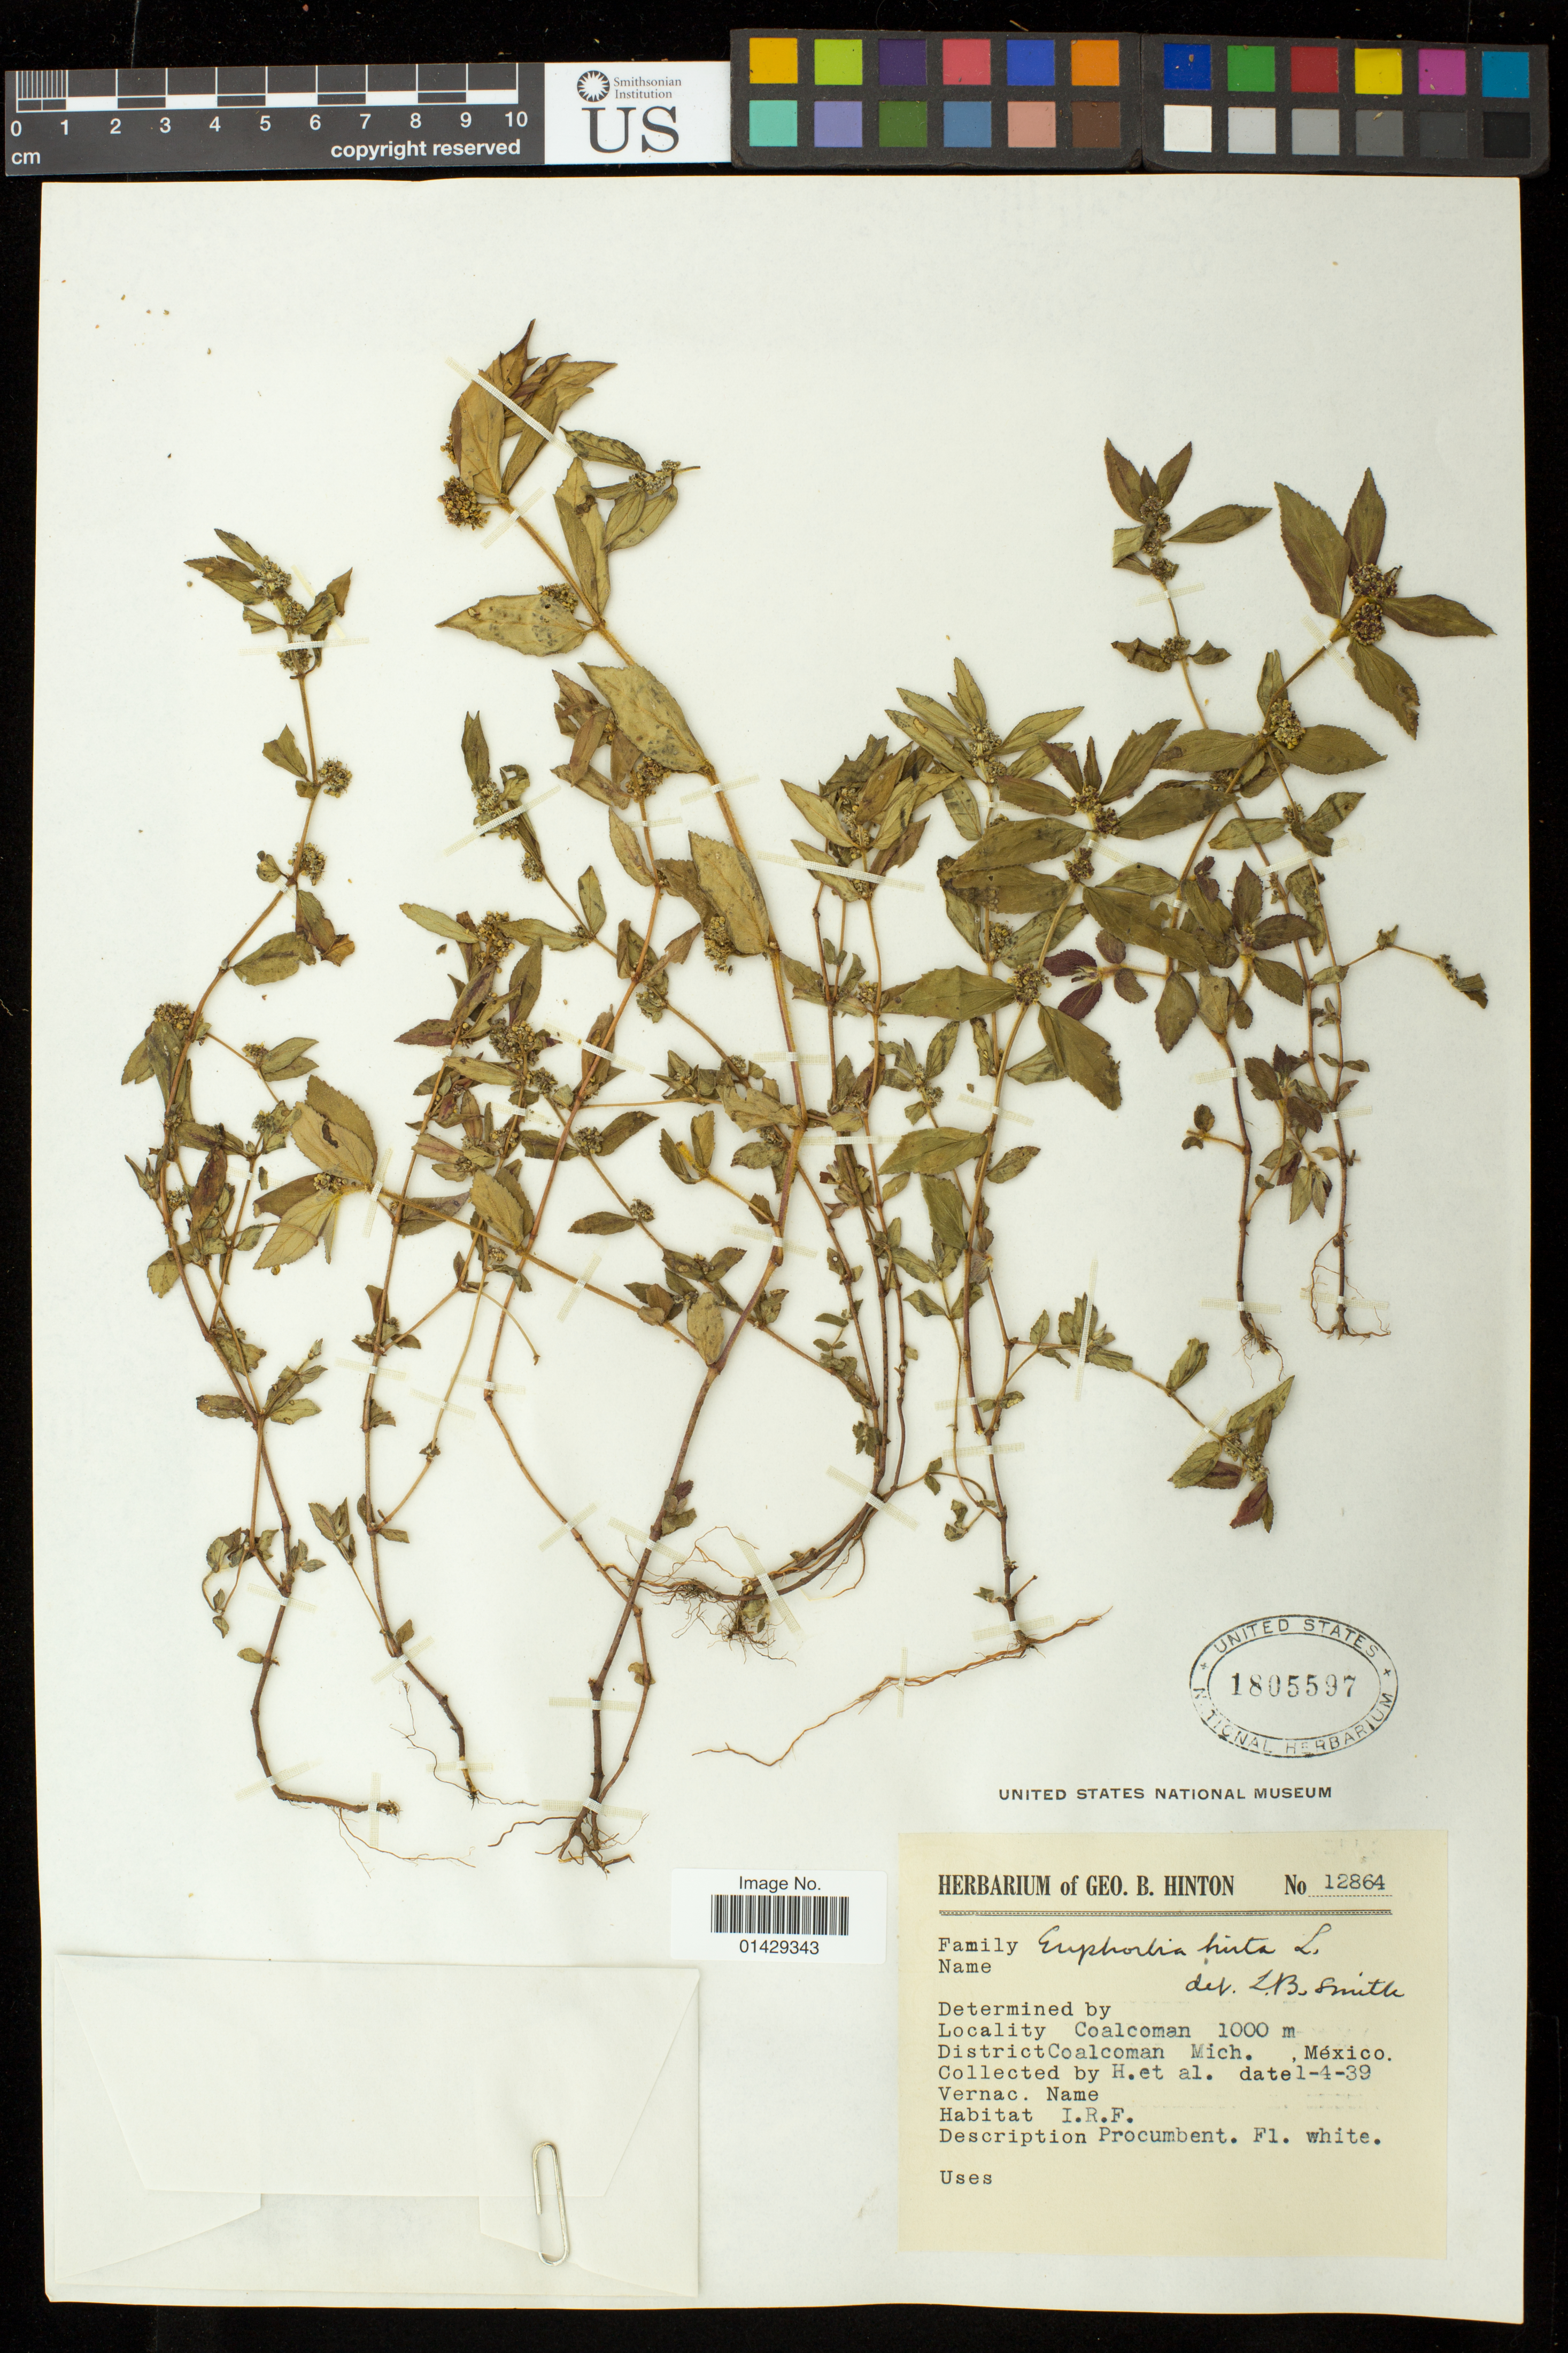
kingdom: Plantae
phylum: Tracheophyta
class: Magnoliopsida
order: Malpighiales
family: Euphorbiaceae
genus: Euphorbia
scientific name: Euphorbia hirta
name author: L.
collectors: G. B. Hinton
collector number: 12864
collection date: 1939-01-04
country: Mexico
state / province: Michoacán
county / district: Coalcomán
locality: Coalcoman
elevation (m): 1000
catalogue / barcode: US 1805597